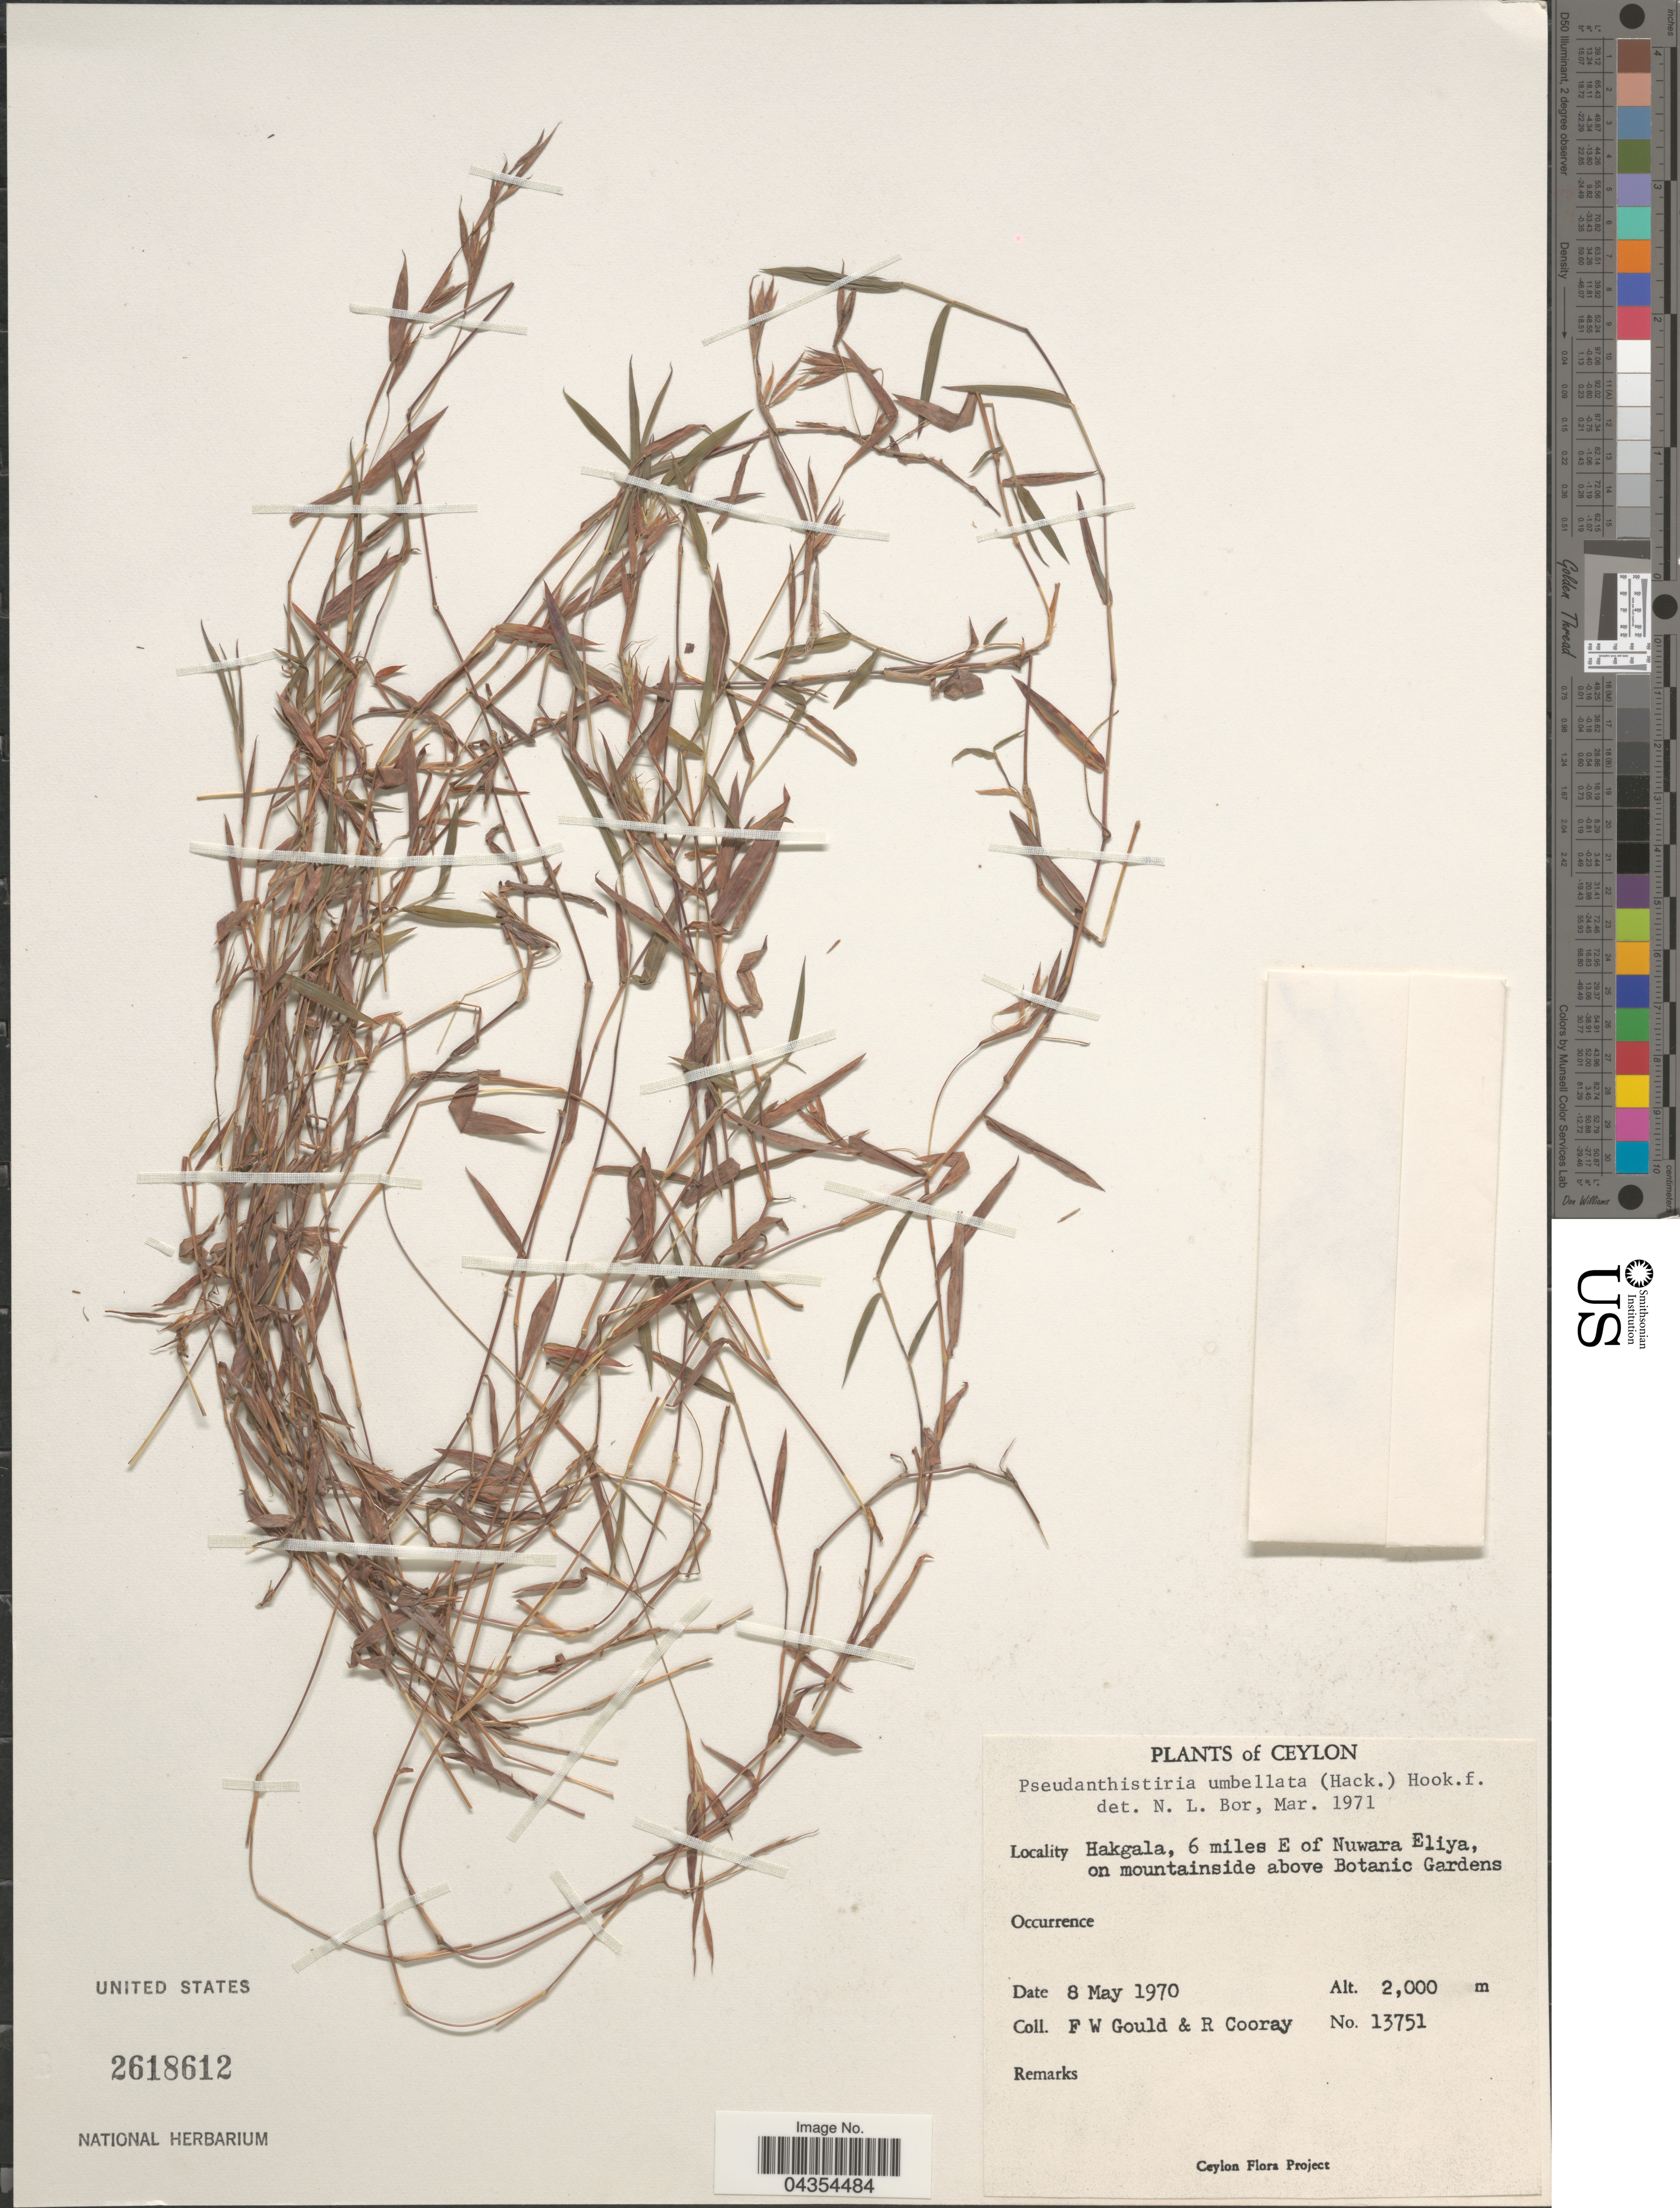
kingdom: Plantae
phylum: Tracheophyta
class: Liliopsida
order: Poales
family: Poaceae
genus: Pseudanthistiria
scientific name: Pseudanthistiria umbellata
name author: Hook. f.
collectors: F. W. Gould & R. Cooray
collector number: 13751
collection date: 1970-05-08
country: Sri Lanka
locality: Ceylon. Hakgala, 6 miles E of Nuwara Eliya, on mountainside above Botanic Gardens.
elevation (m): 2000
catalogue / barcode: US 2618612